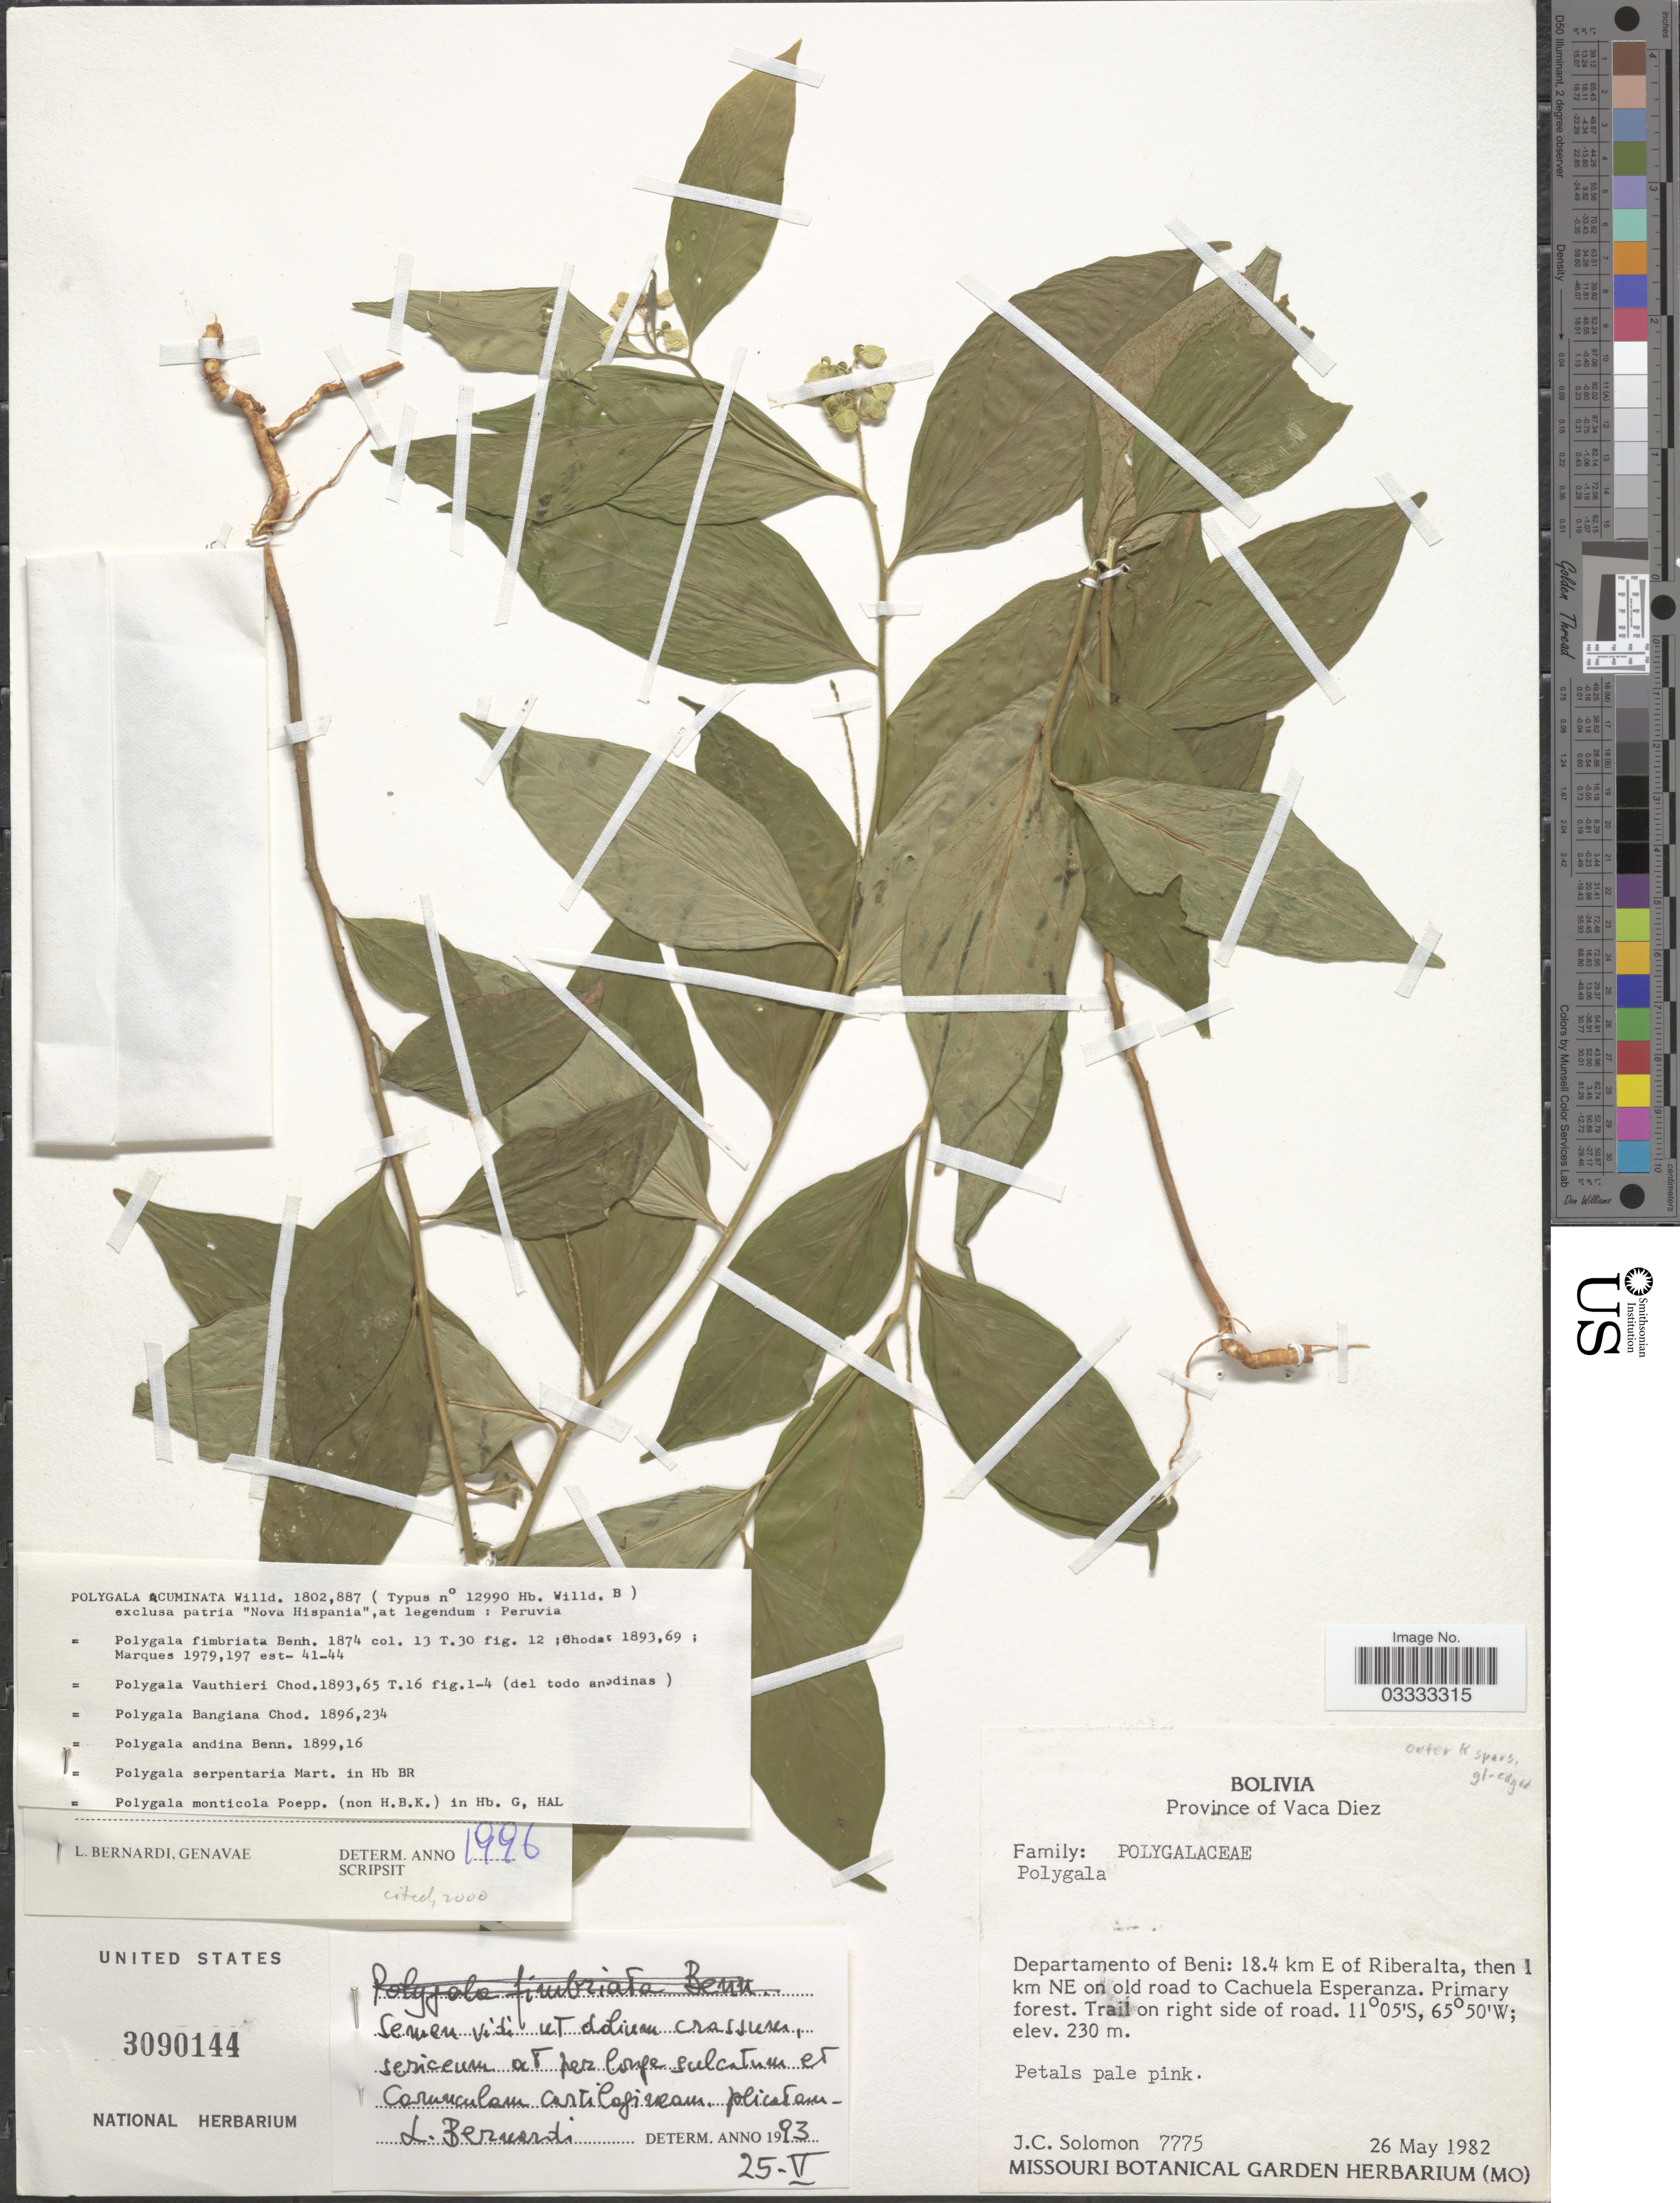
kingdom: Plantae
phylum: Tracheophyta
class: Magnoliopsida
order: Fabales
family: Polygalaceae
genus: Asemeia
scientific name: Asemeia acuminata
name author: (Willd.) J.F.B. Pastore & J.R. Abbott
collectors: J. C. Solomon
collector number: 7775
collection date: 1982-05-26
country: Bolivia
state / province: Beni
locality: Province of Vaca Diez. Departamento of Beni: 18.4 km E of Riberalta, then 1 km NE on old road to Cachuela Esperanza.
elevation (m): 230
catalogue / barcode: US 3090144